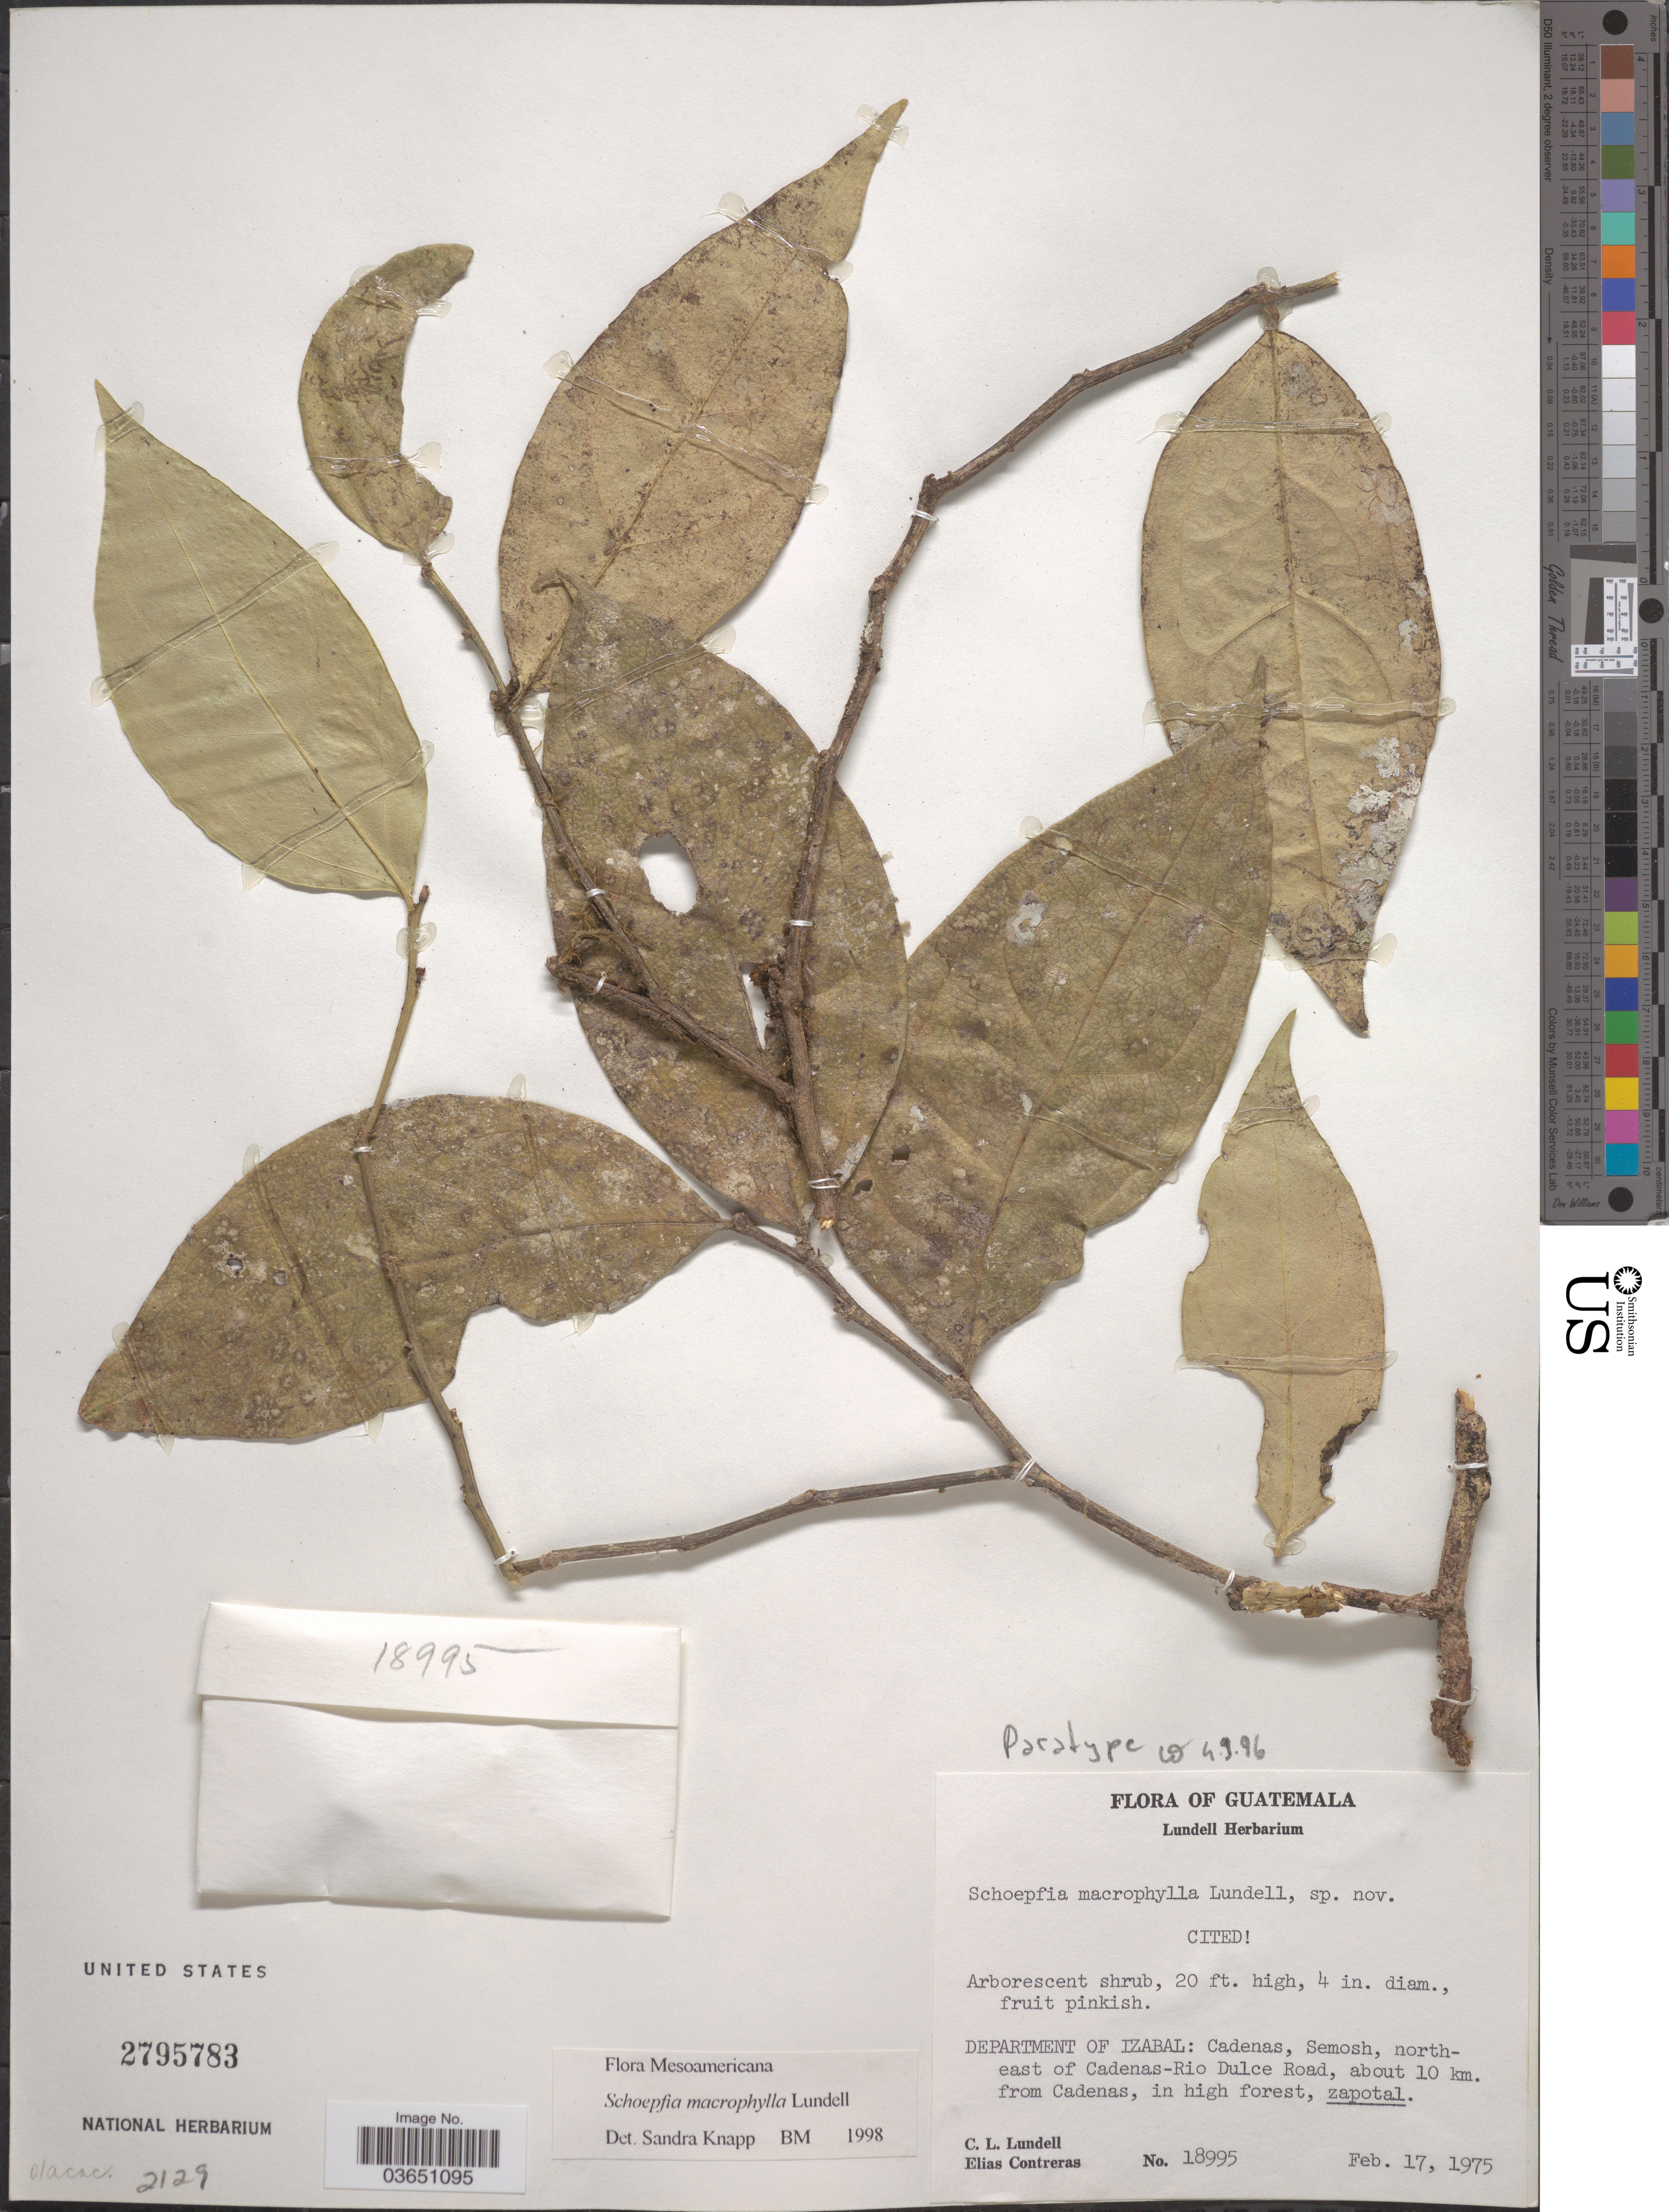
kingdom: Plantae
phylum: Tracheophyta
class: Magnoliopsida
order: Santalales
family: Erythropalaceae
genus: Heisteria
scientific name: Heisteria macrophylla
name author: Oerst.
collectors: C. L. Lundell & E. Contreras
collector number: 18995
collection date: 1975-02-17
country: Guatemala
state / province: Izabal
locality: Department of Izabal: Cadenas, Semosh, north-east of Cadenas-Rio Dulce Road, about 10 km. from Cadenas, in high forest, zapotal.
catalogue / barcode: US 2795783